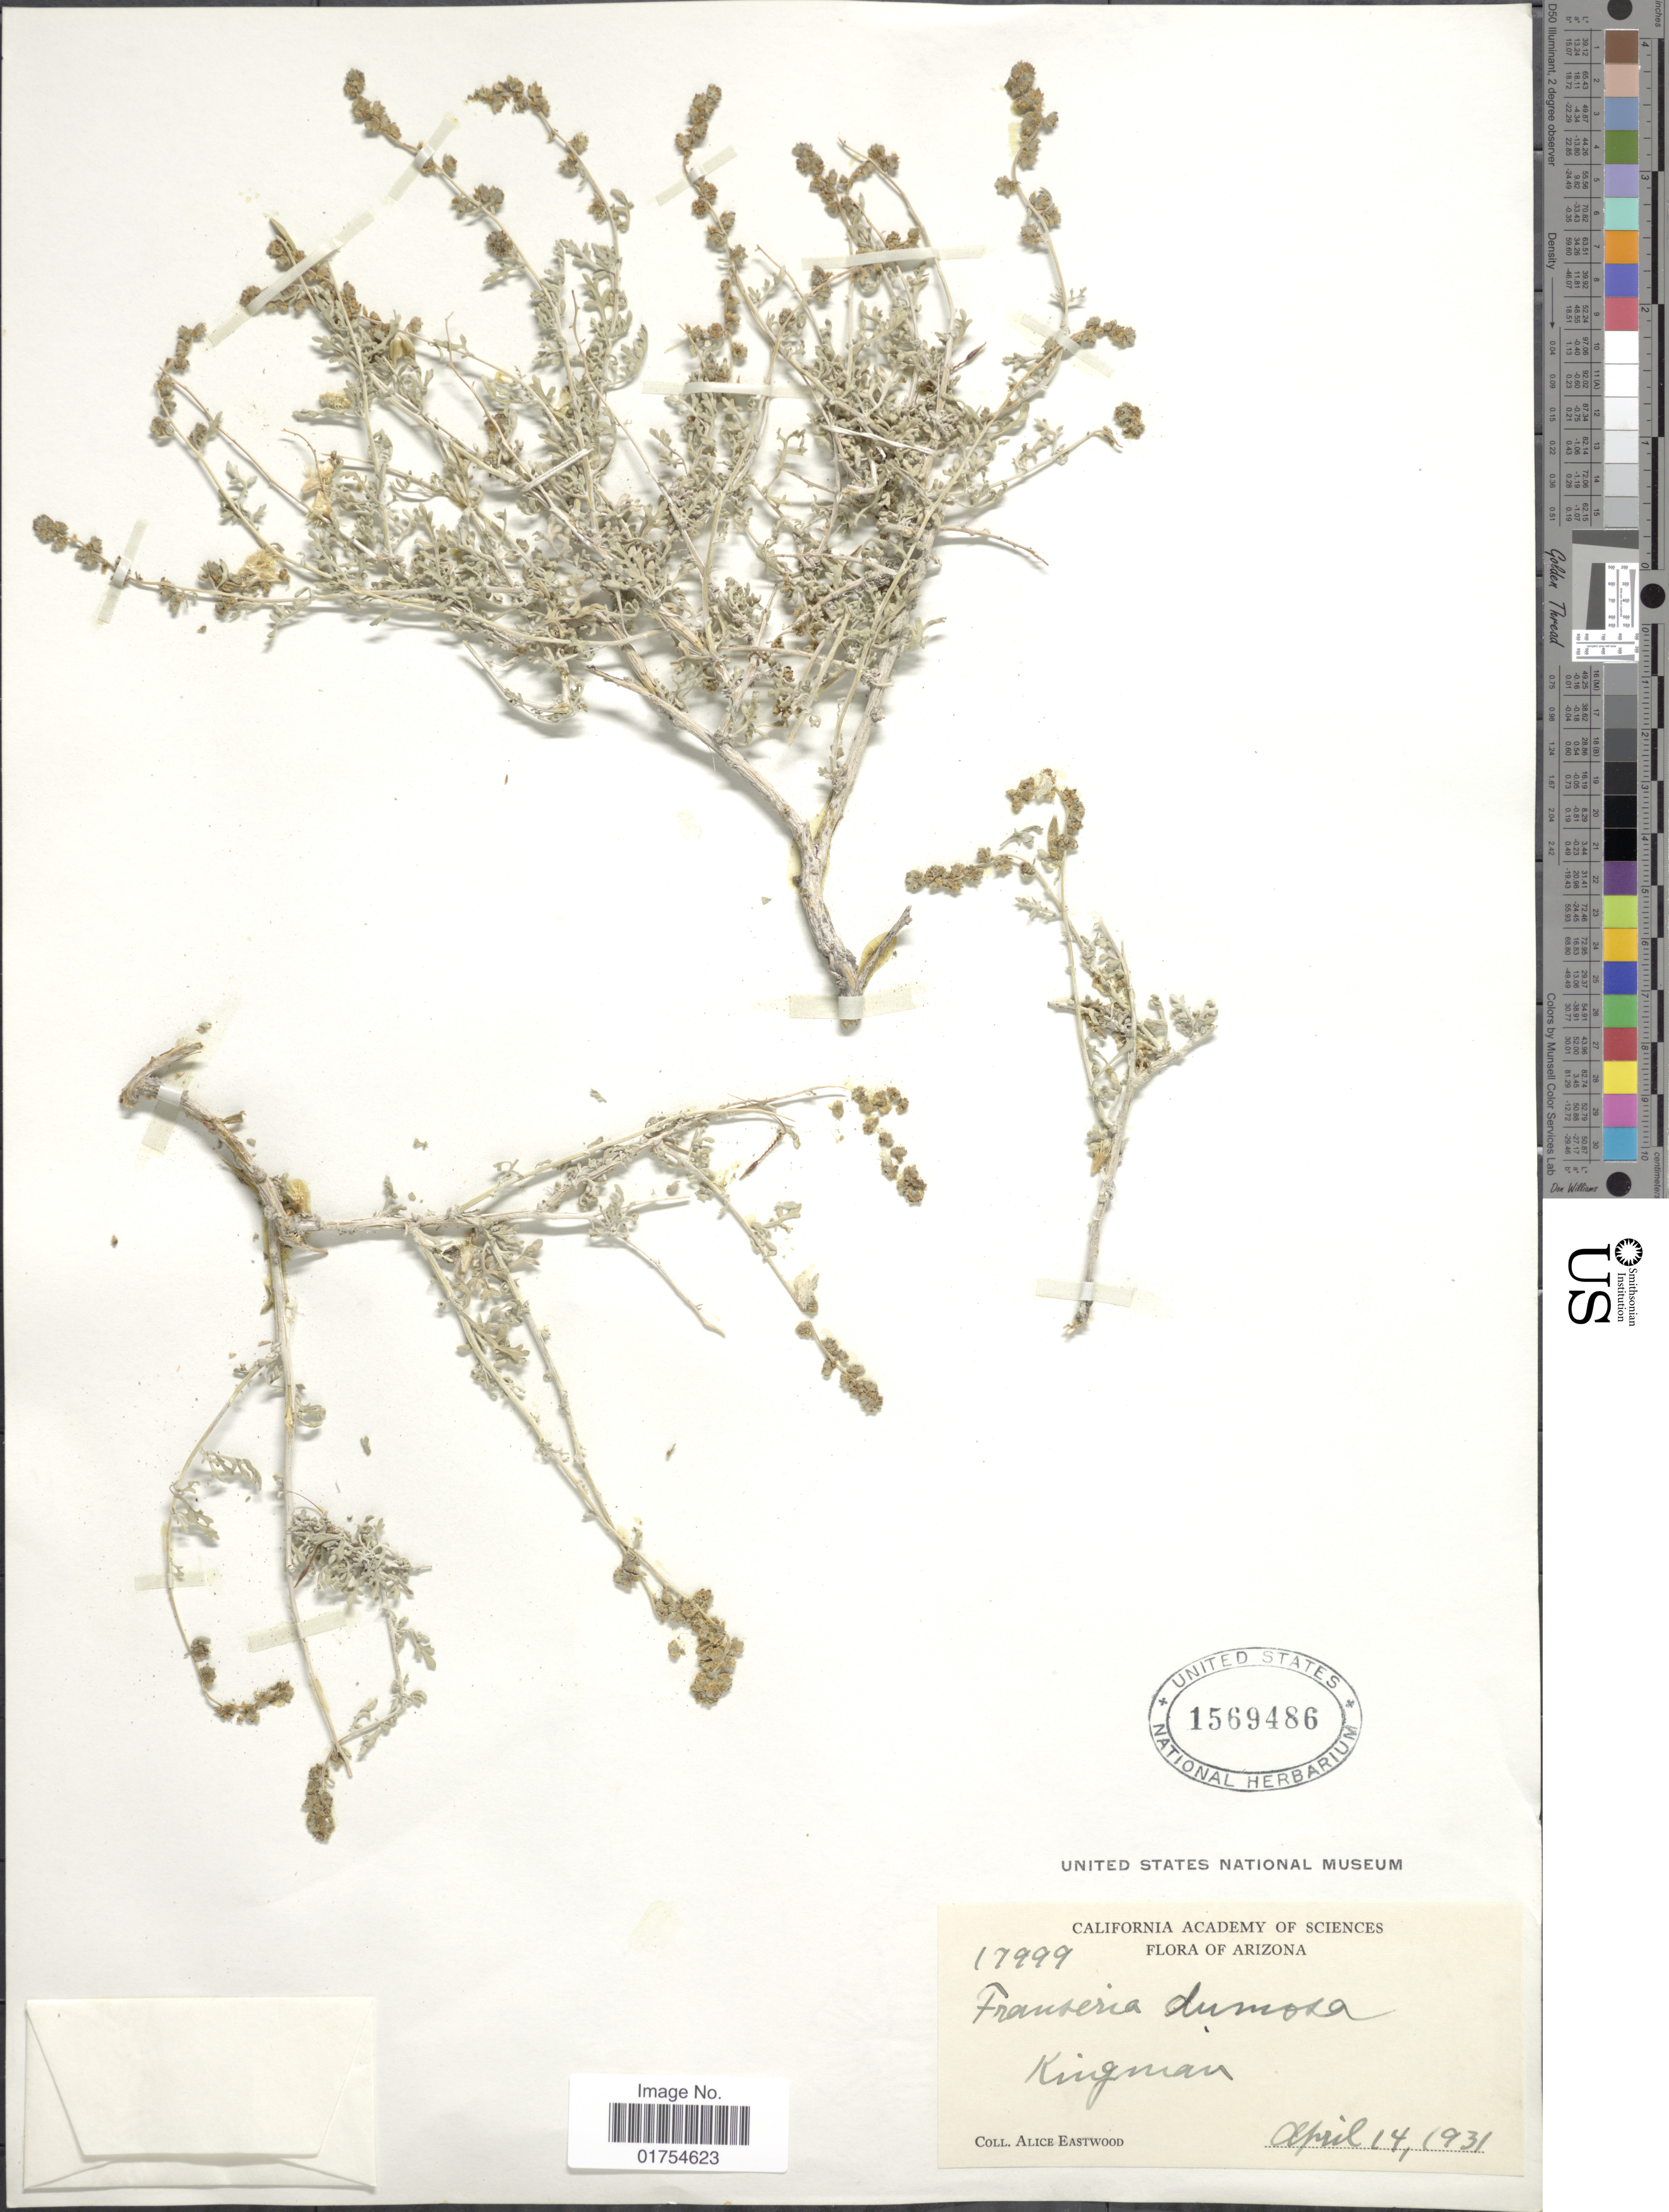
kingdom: Plantae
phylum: Tracheophyta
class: Magnoliopsida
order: Asterales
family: Asteraceae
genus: Franseria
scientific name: Franseria dumosa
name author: A. Gray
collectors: A. Eastwood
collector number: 17999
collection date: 1931-04-14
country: United States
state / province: Arizona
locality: Kingman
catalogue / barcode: US 1569486